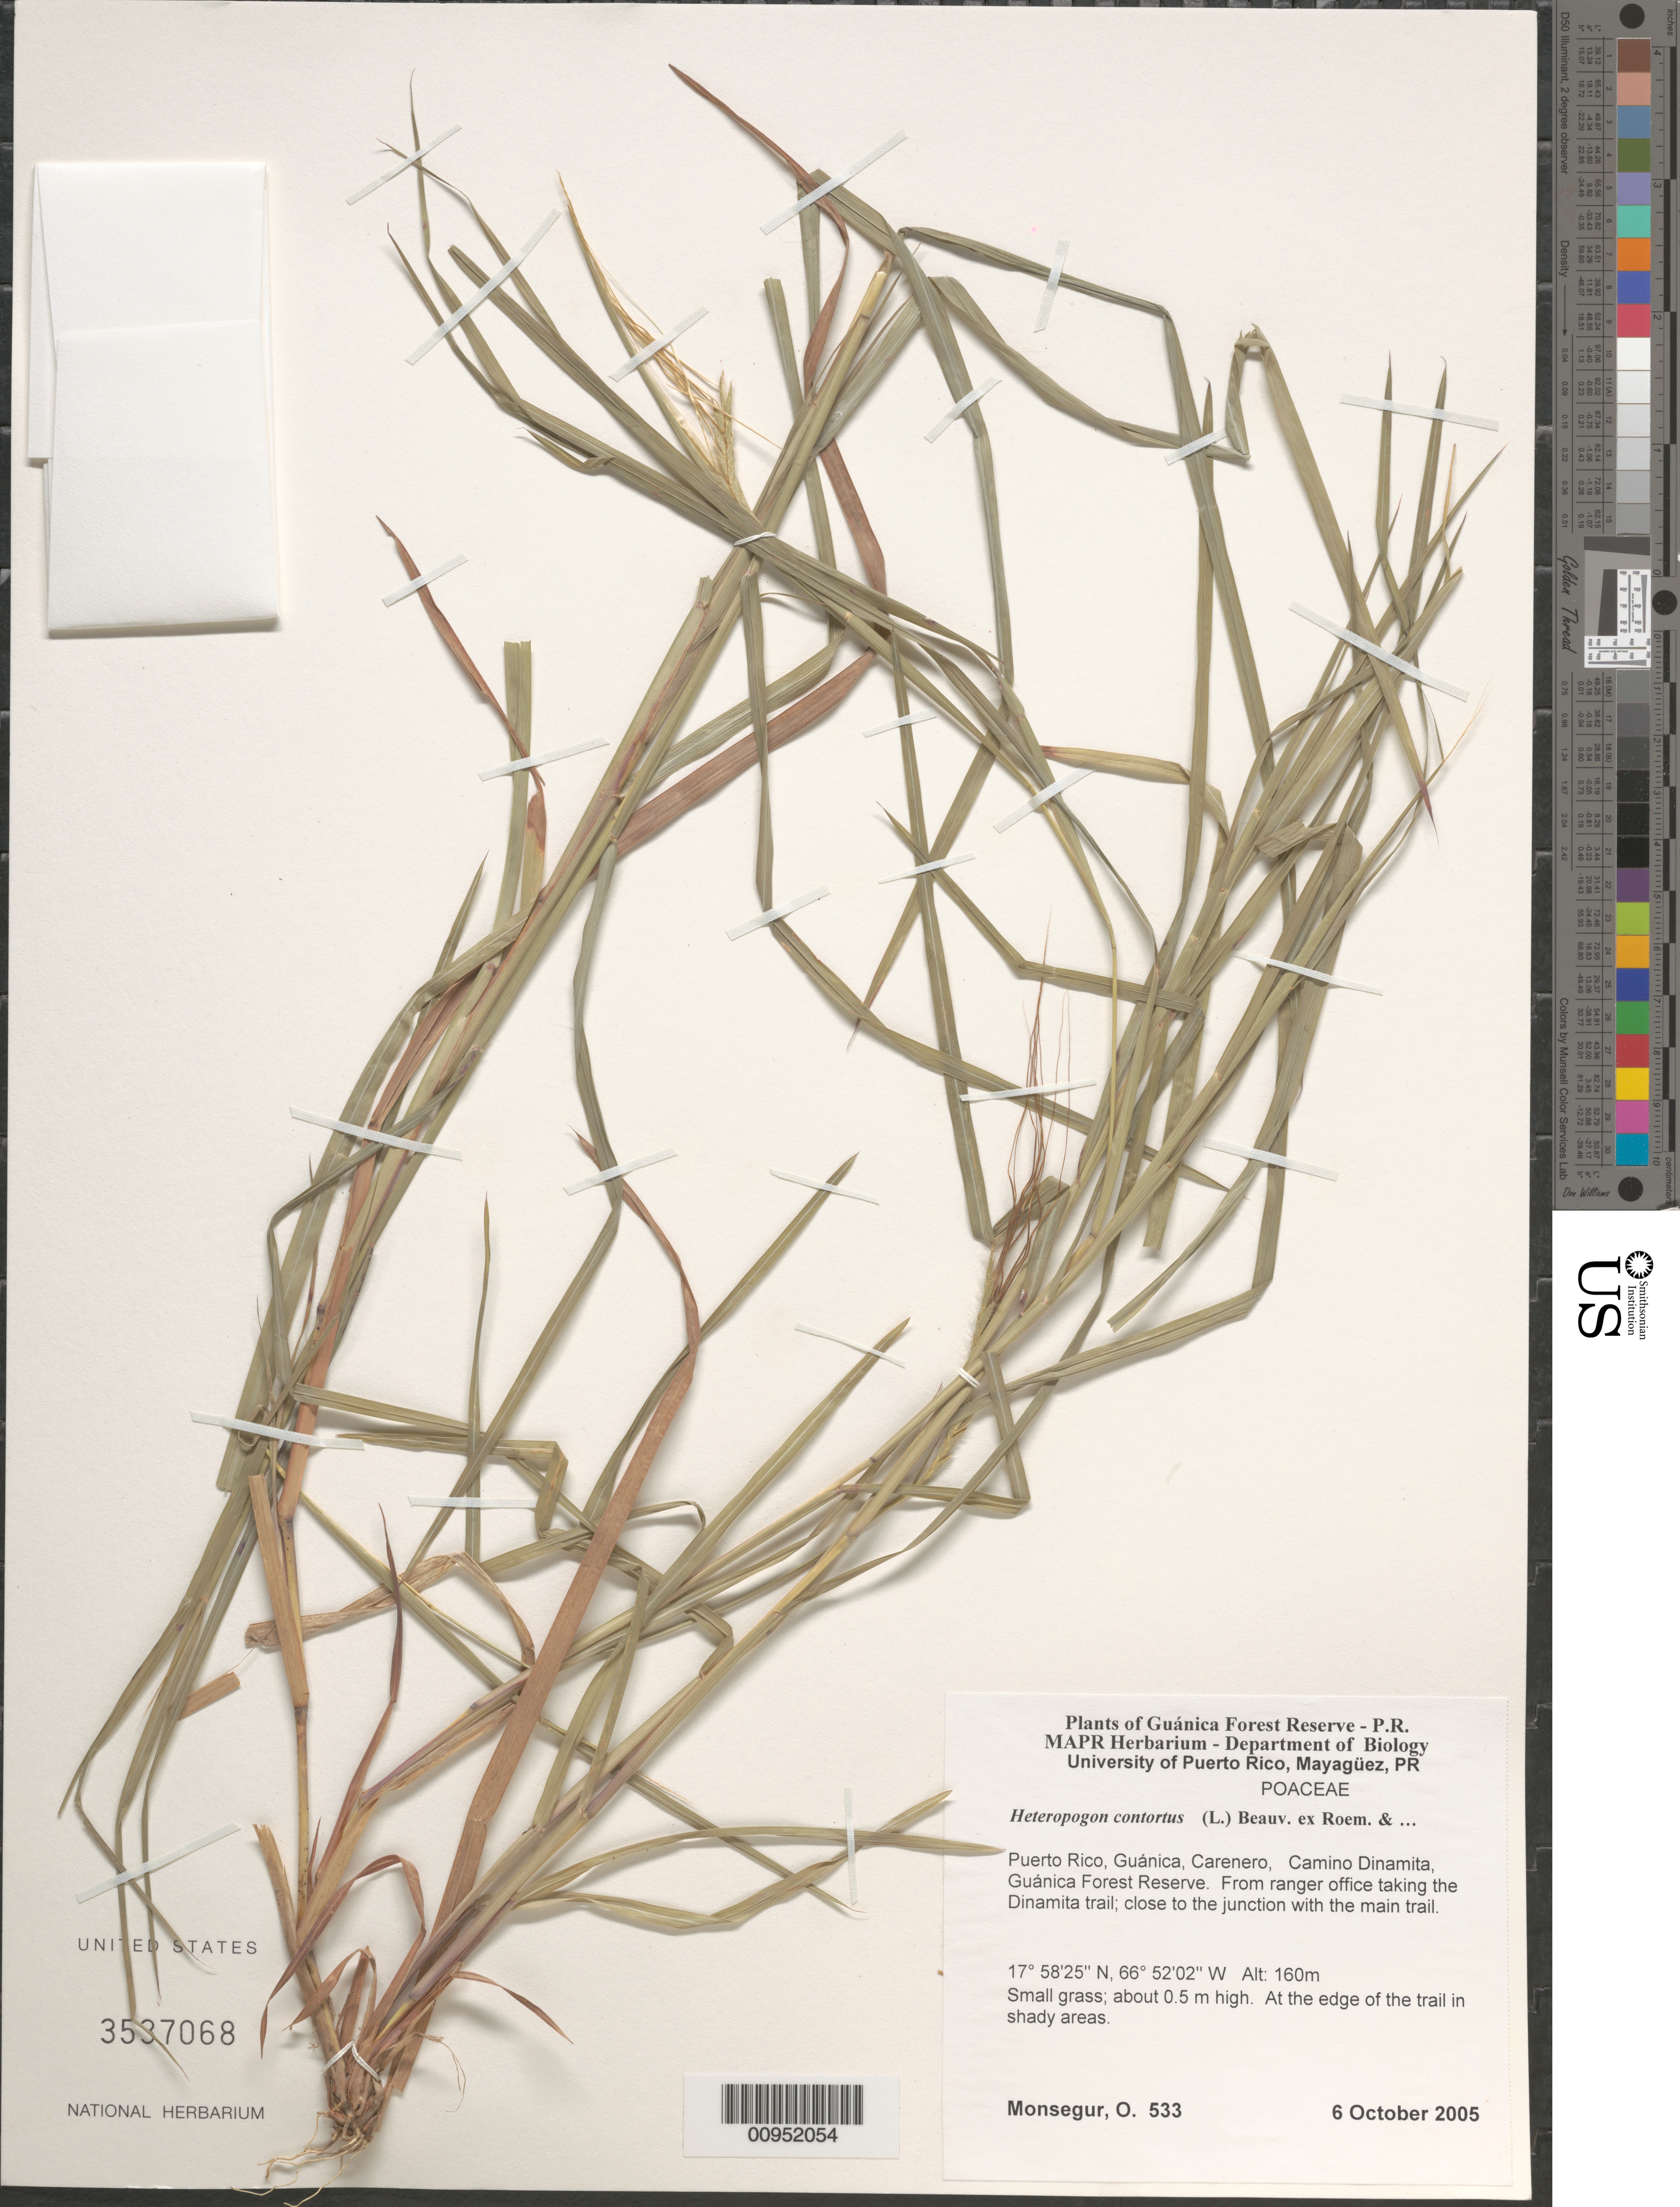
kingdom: Plantae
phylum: Tracheophyta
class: Liliopsida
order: Poales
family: Poaceae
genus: Heteropogon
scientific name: Heteropogon contortus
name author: (L.) P. Beauv. ex Roem. & Schult.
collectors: O. Monsegur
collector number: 533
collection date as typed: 06 Oct 2005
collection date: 2005-10-06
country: Puerto Rico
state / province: Guánica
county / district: Carenero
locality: Guánica Forest Reserve. From ranger office taking the Dinamita trail; close to the junction with the main trail.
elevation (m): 160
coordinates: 17.5825, 66.52021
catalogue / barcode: US 3537068